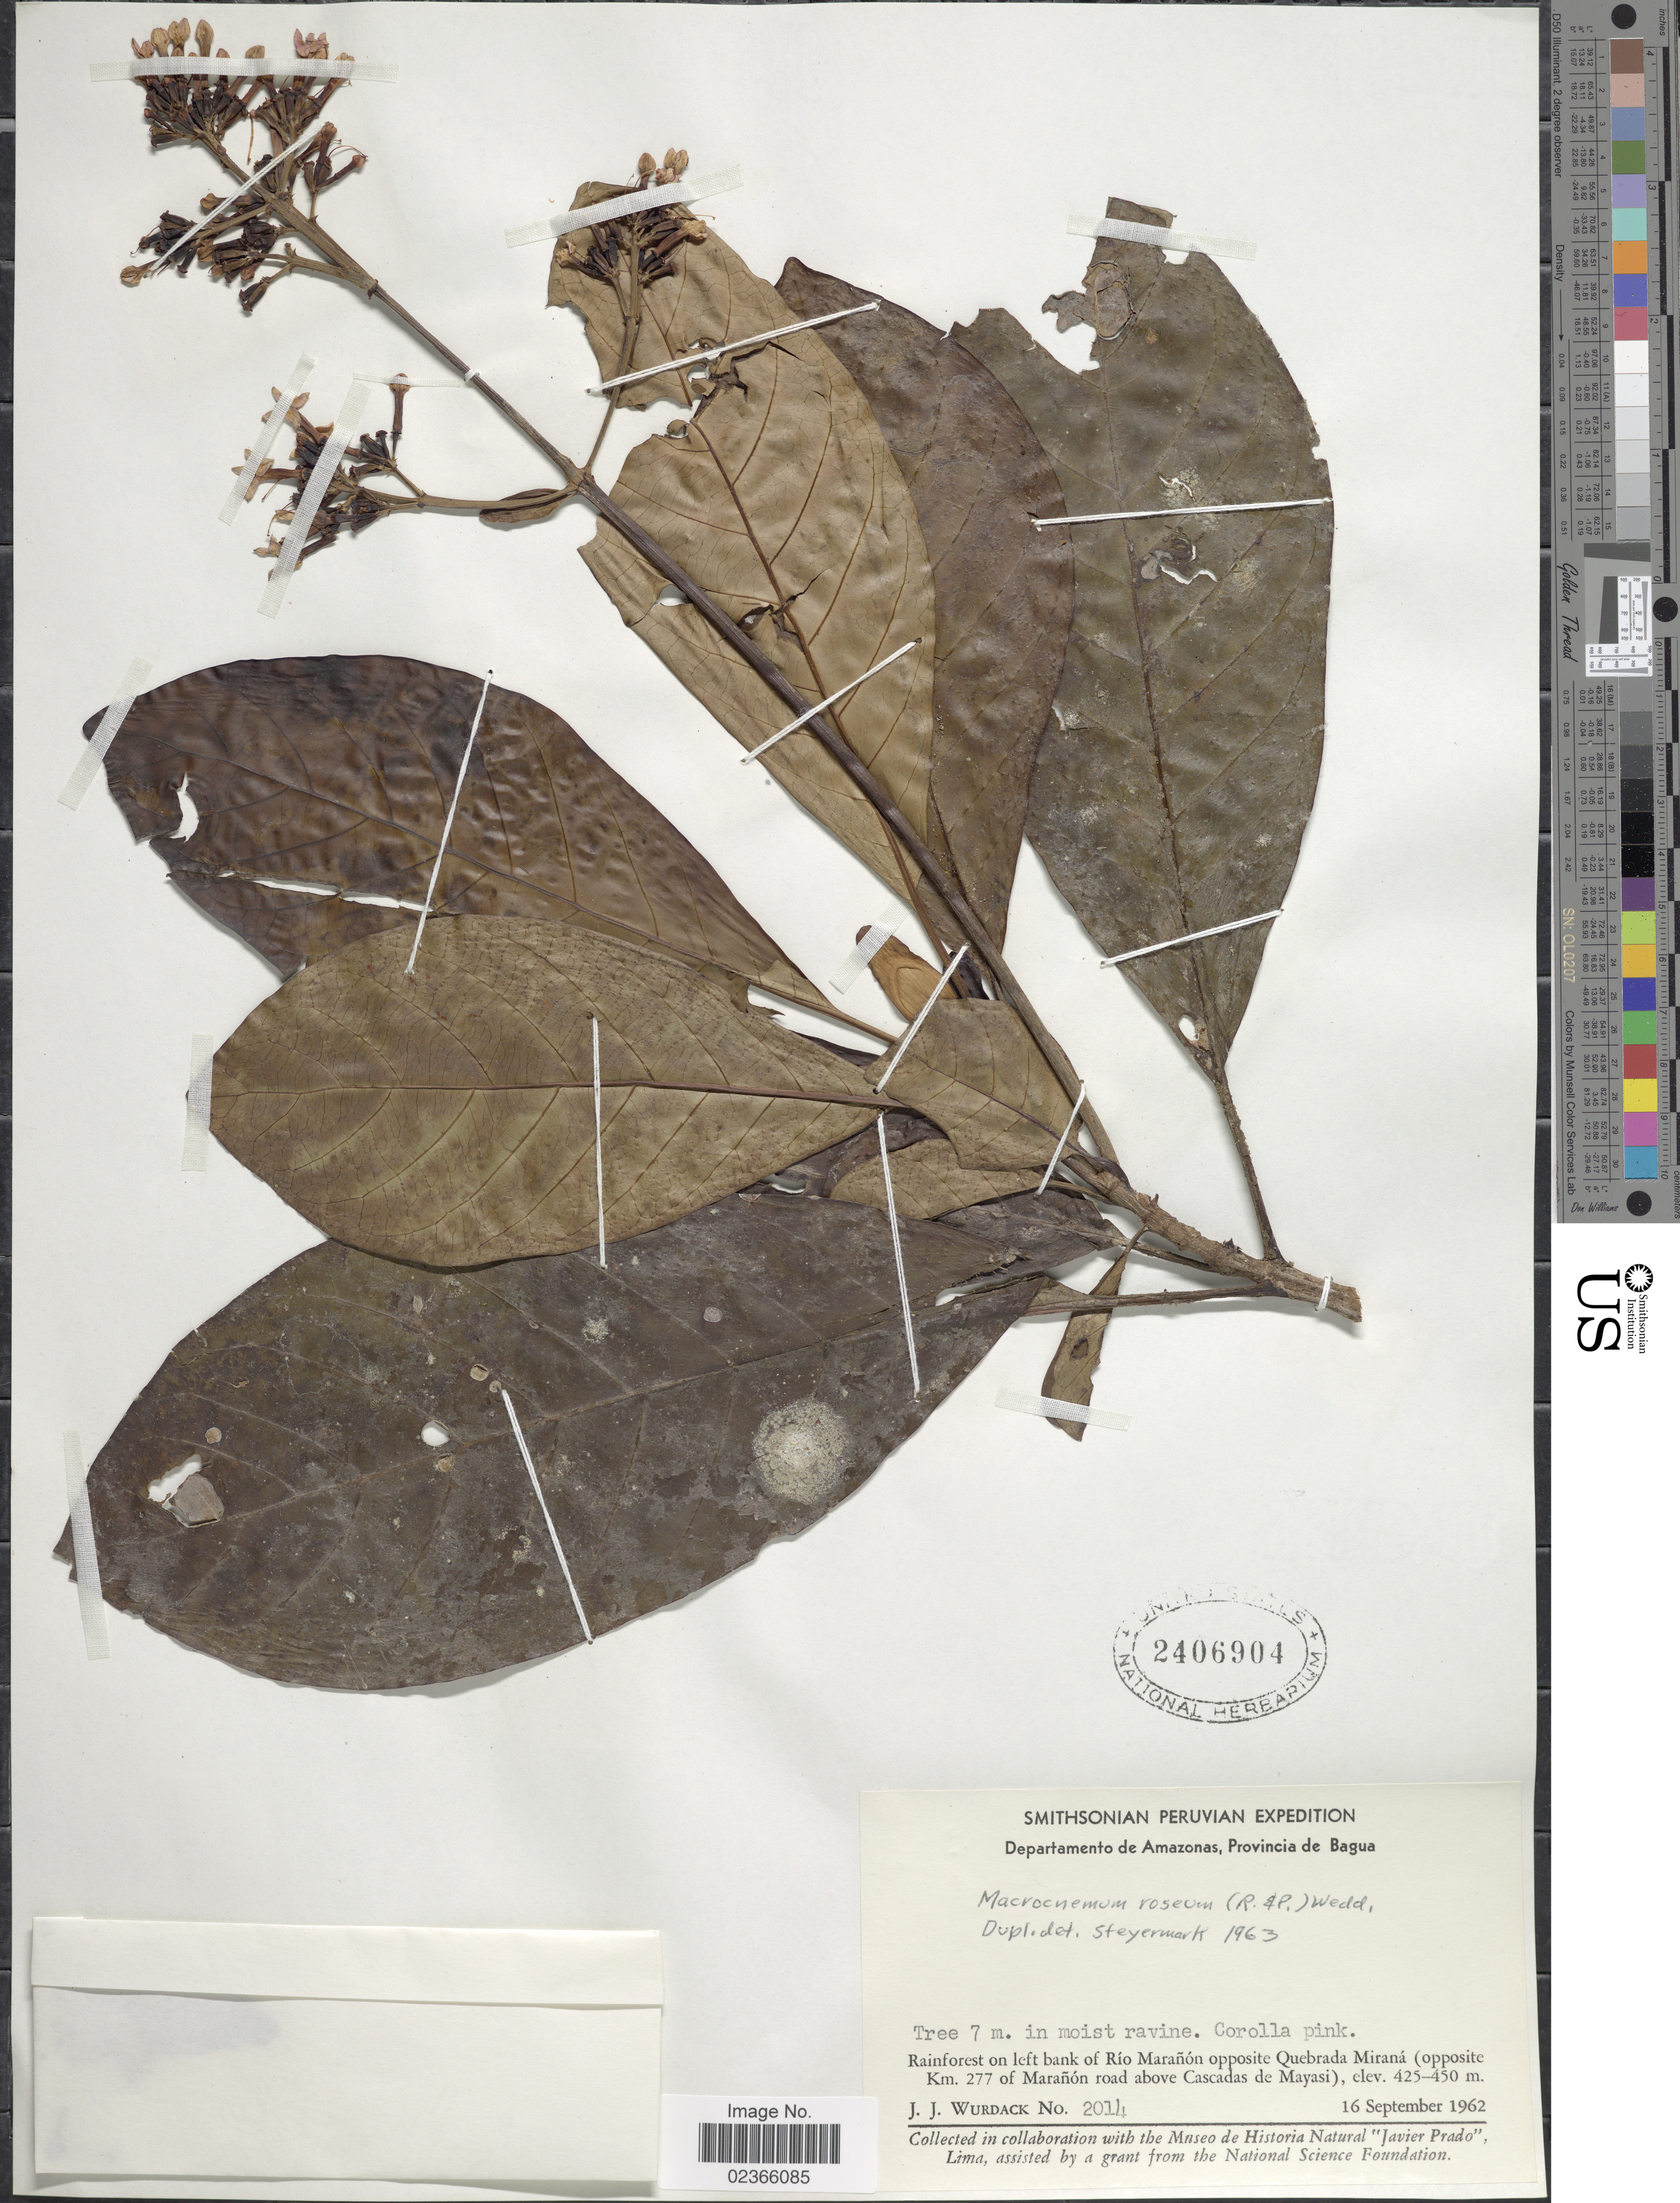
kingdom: Plantae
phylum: Tracheophyta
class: Magnoliopsida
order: Gentianales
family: Rubiaceae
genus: Macrocnemum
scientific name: Macrocnemum roseum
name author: (Ruiz & Pav.) Wedd.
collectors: J. J. Wurdack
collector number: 2014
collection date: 1962-09-16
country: Peru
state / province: Amazonas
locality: Departamento de Amazonas, Provincia de Bagua. Rainforest on left bank of Rio Maranon opposite Quebrada Mirana (opposite Km.277 of Maranon road above Cascadas de Mayasi)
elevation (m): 425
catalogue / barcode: US 2406904